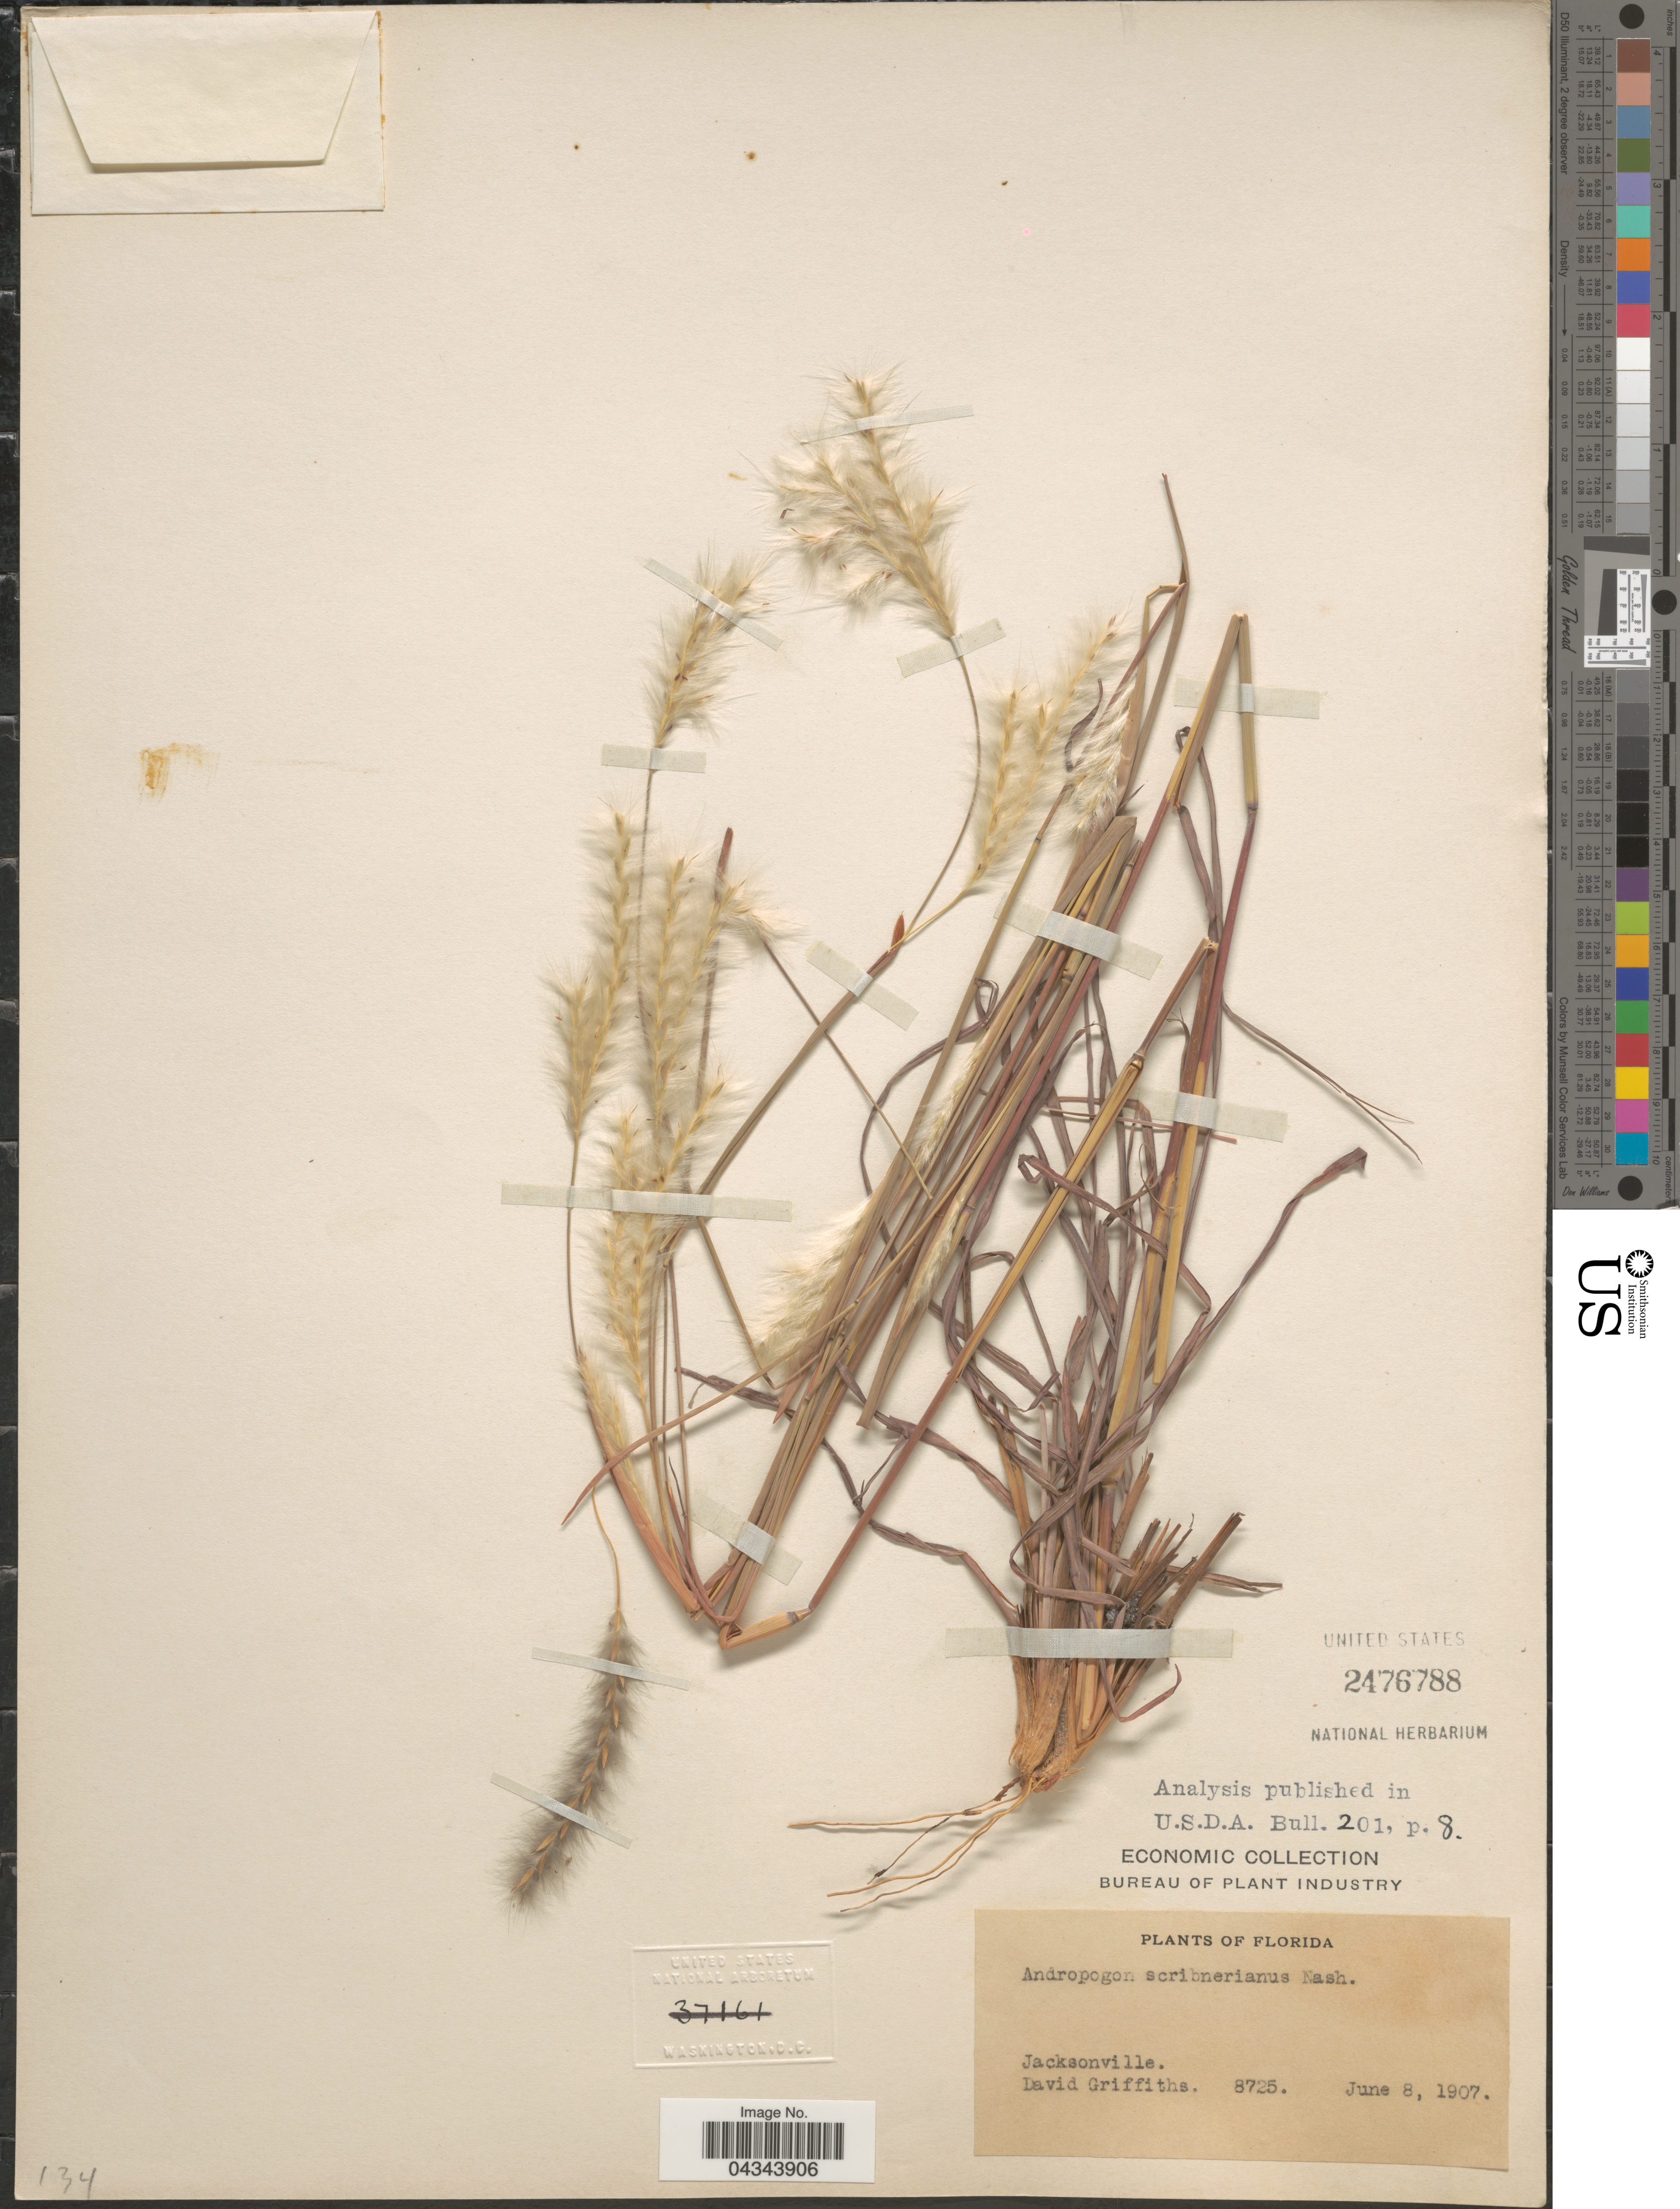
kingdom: Plantae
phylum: Tracheophyta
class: Liliopsida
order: Poales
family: Poaceae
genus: Andropogon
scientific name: Andropogon ternarius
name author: Michx.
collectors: D. Griffiths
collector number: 8725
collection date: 1907-06-08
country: United States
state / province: Florida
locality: Jacksonville.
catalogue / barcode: US 2476788